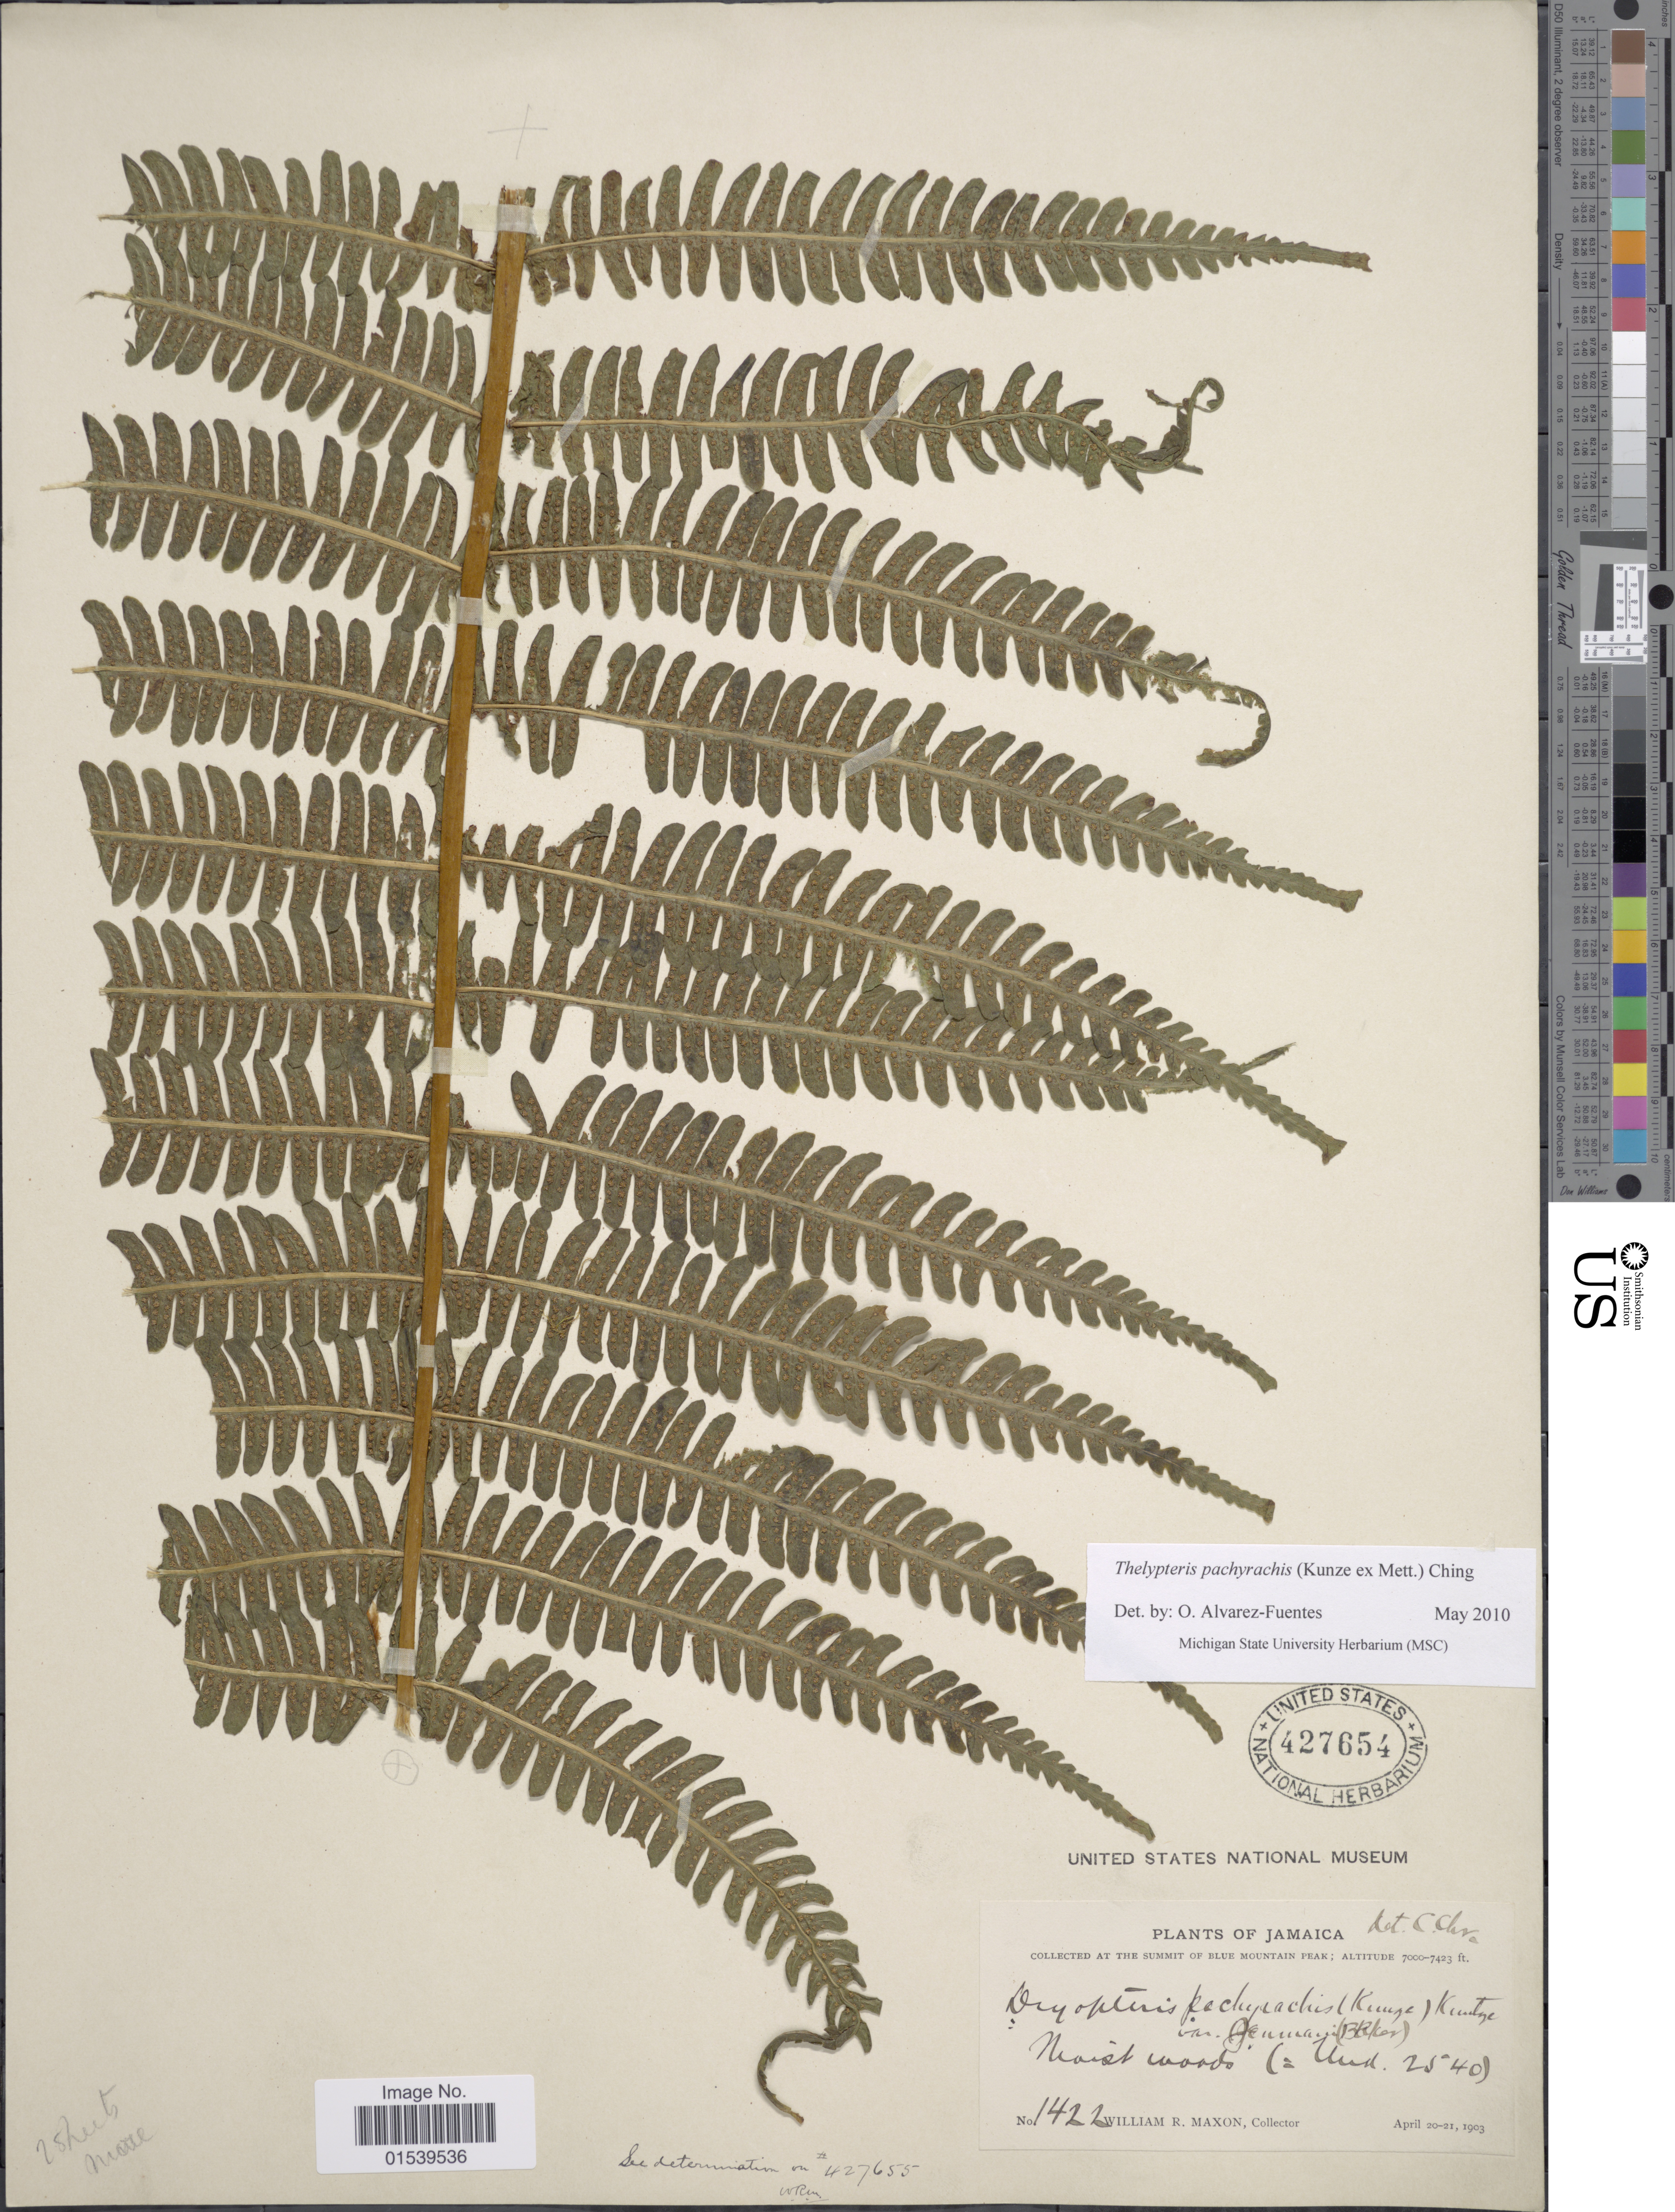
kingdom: Plantae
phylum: Tracheophyta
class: Polypodiopsida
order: Polypodiales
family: Thelypteridaceae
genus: Amauropelta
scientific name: Amauropelta pachyrachis (Kunze) comb. nov., ined 2015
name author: (Kunze)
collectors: W. R. Maxon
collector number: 1422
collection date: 1903-04-20/1903-04-21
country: Jamaica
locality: At the summit of The Blue Mountain Peak, moist woods (=und 2540)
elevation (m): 2134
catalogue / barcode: US 427654